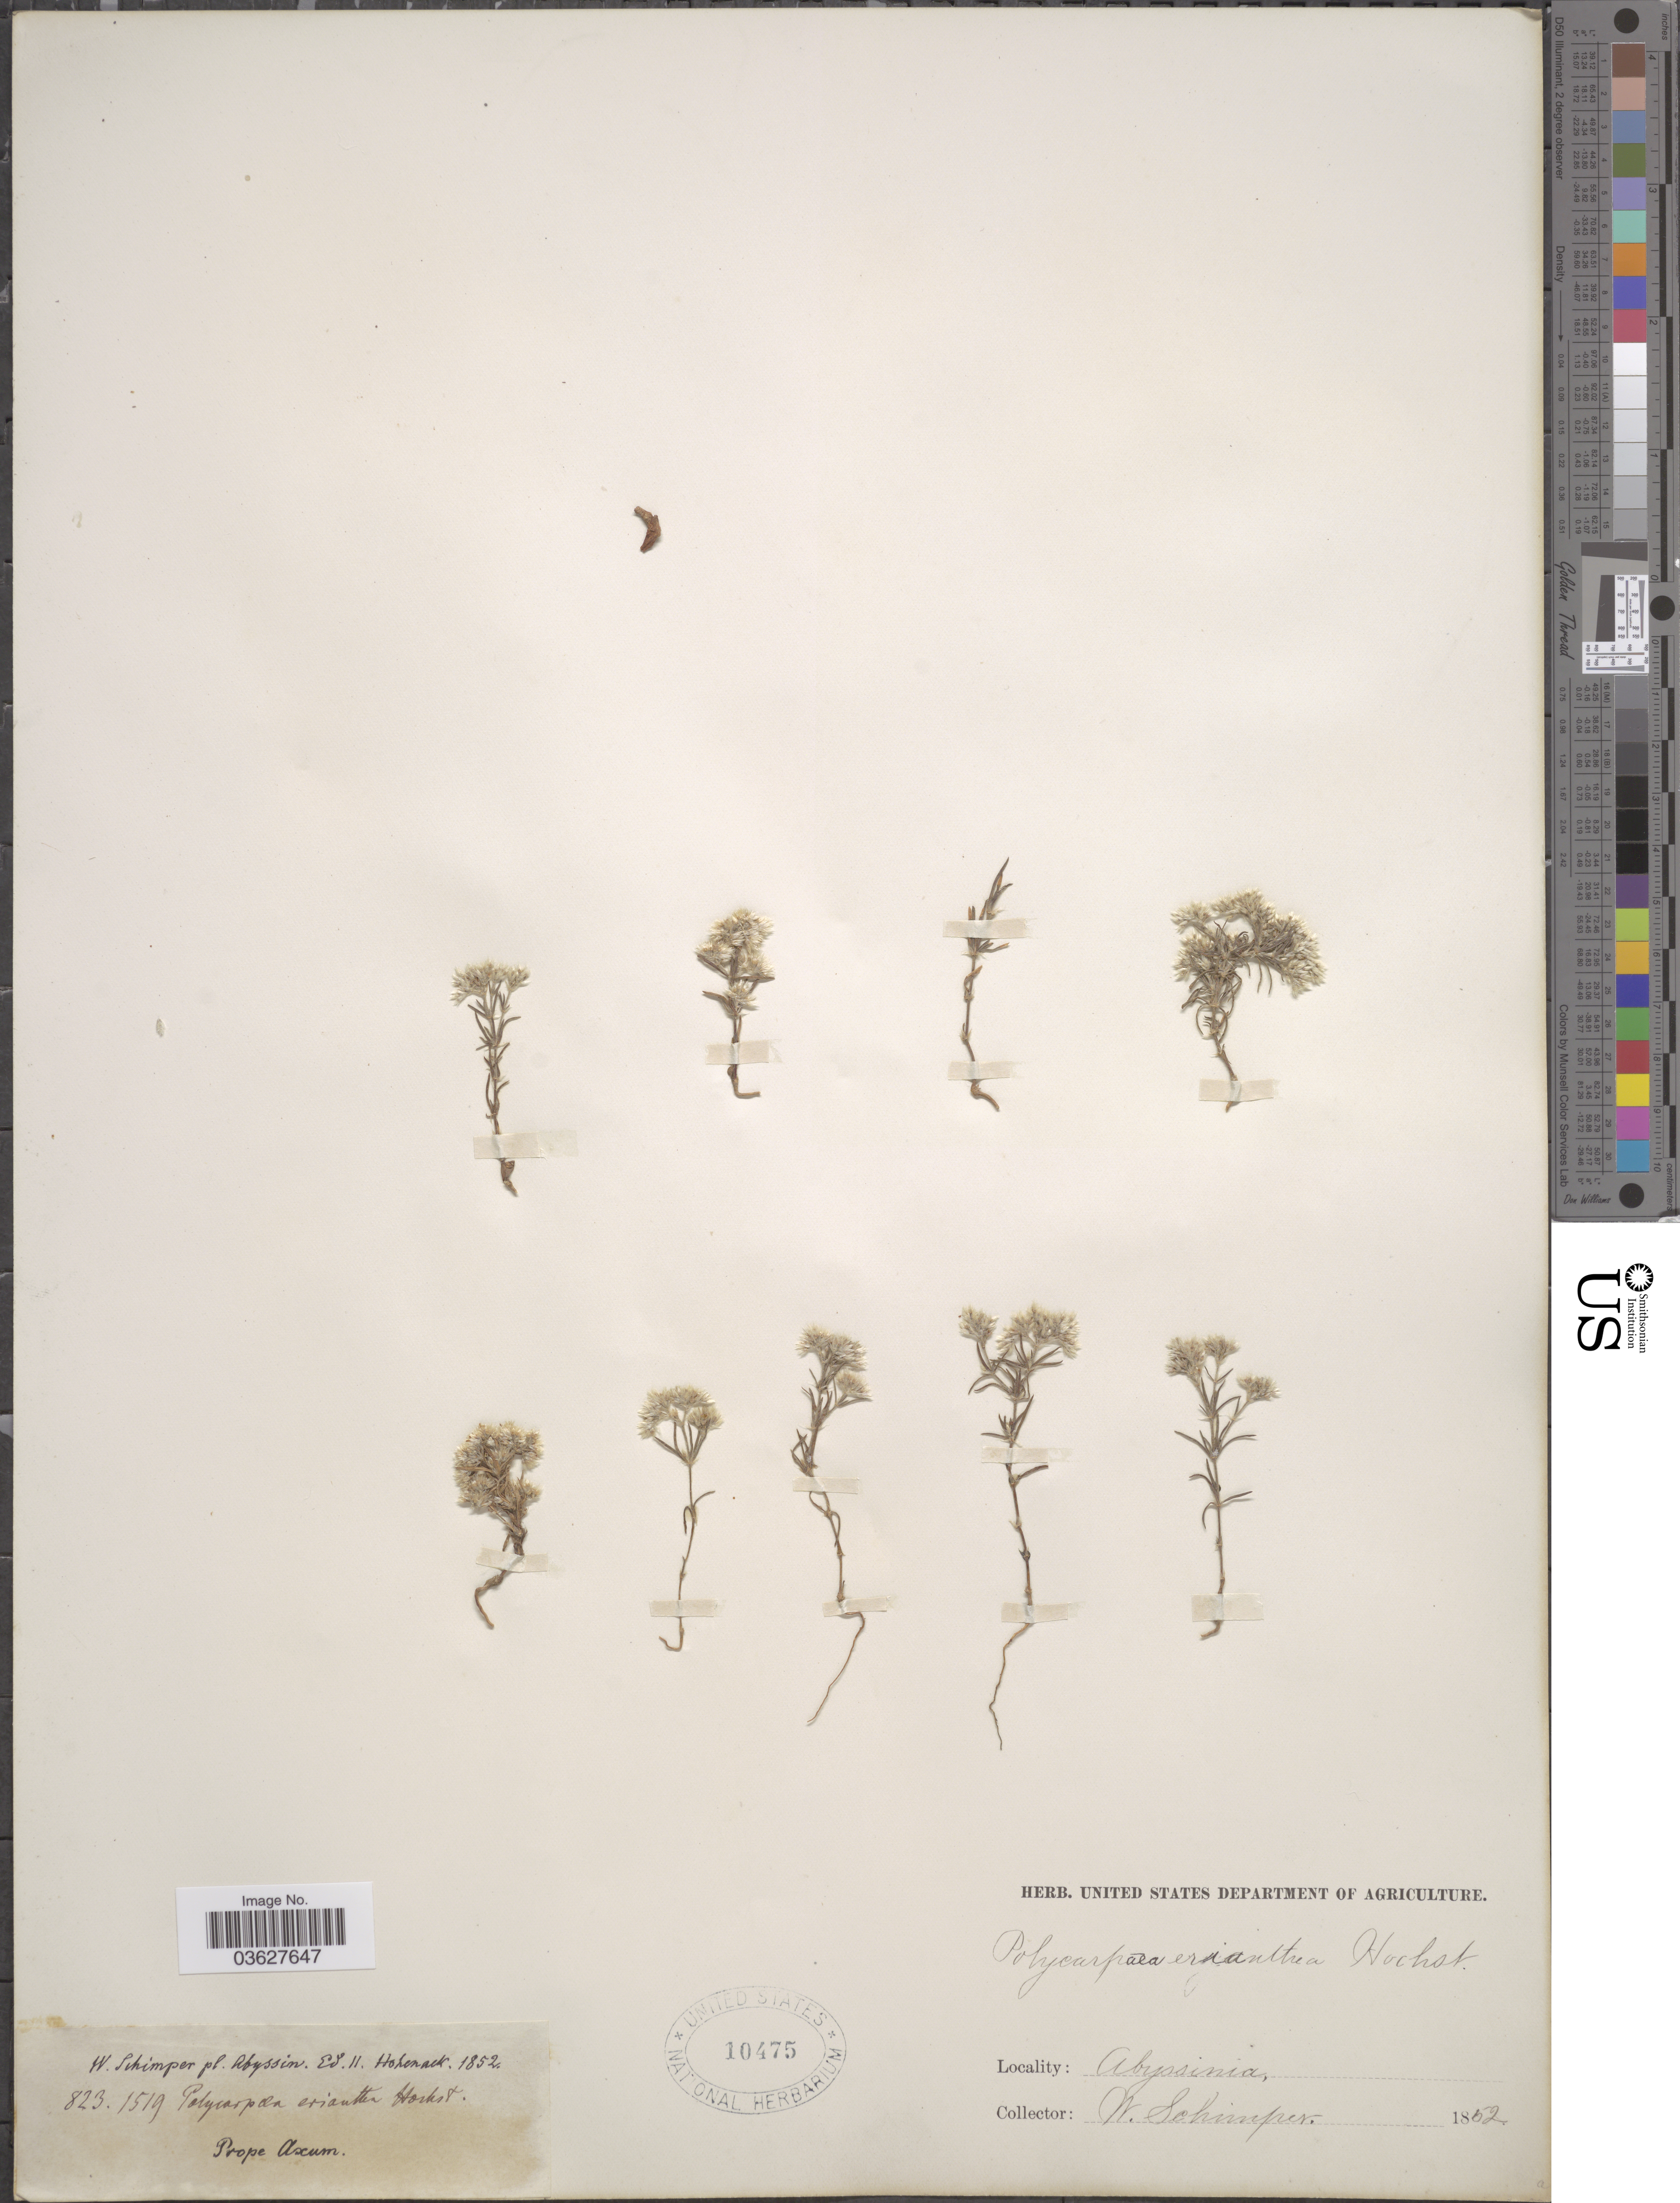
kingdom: Plantae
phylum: Tracheophyta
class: Magnoliopsida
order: Caryophyllales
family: Caryophyllaceae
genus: Polycarpaea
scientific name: Polycarpaea eriantha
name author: Hochst. ex A. Rich.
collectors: W. Schimper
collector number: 823/1519*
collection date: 1852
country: Ethiopia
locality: Prope Axum. Abyssinia.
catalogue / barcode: US 10475